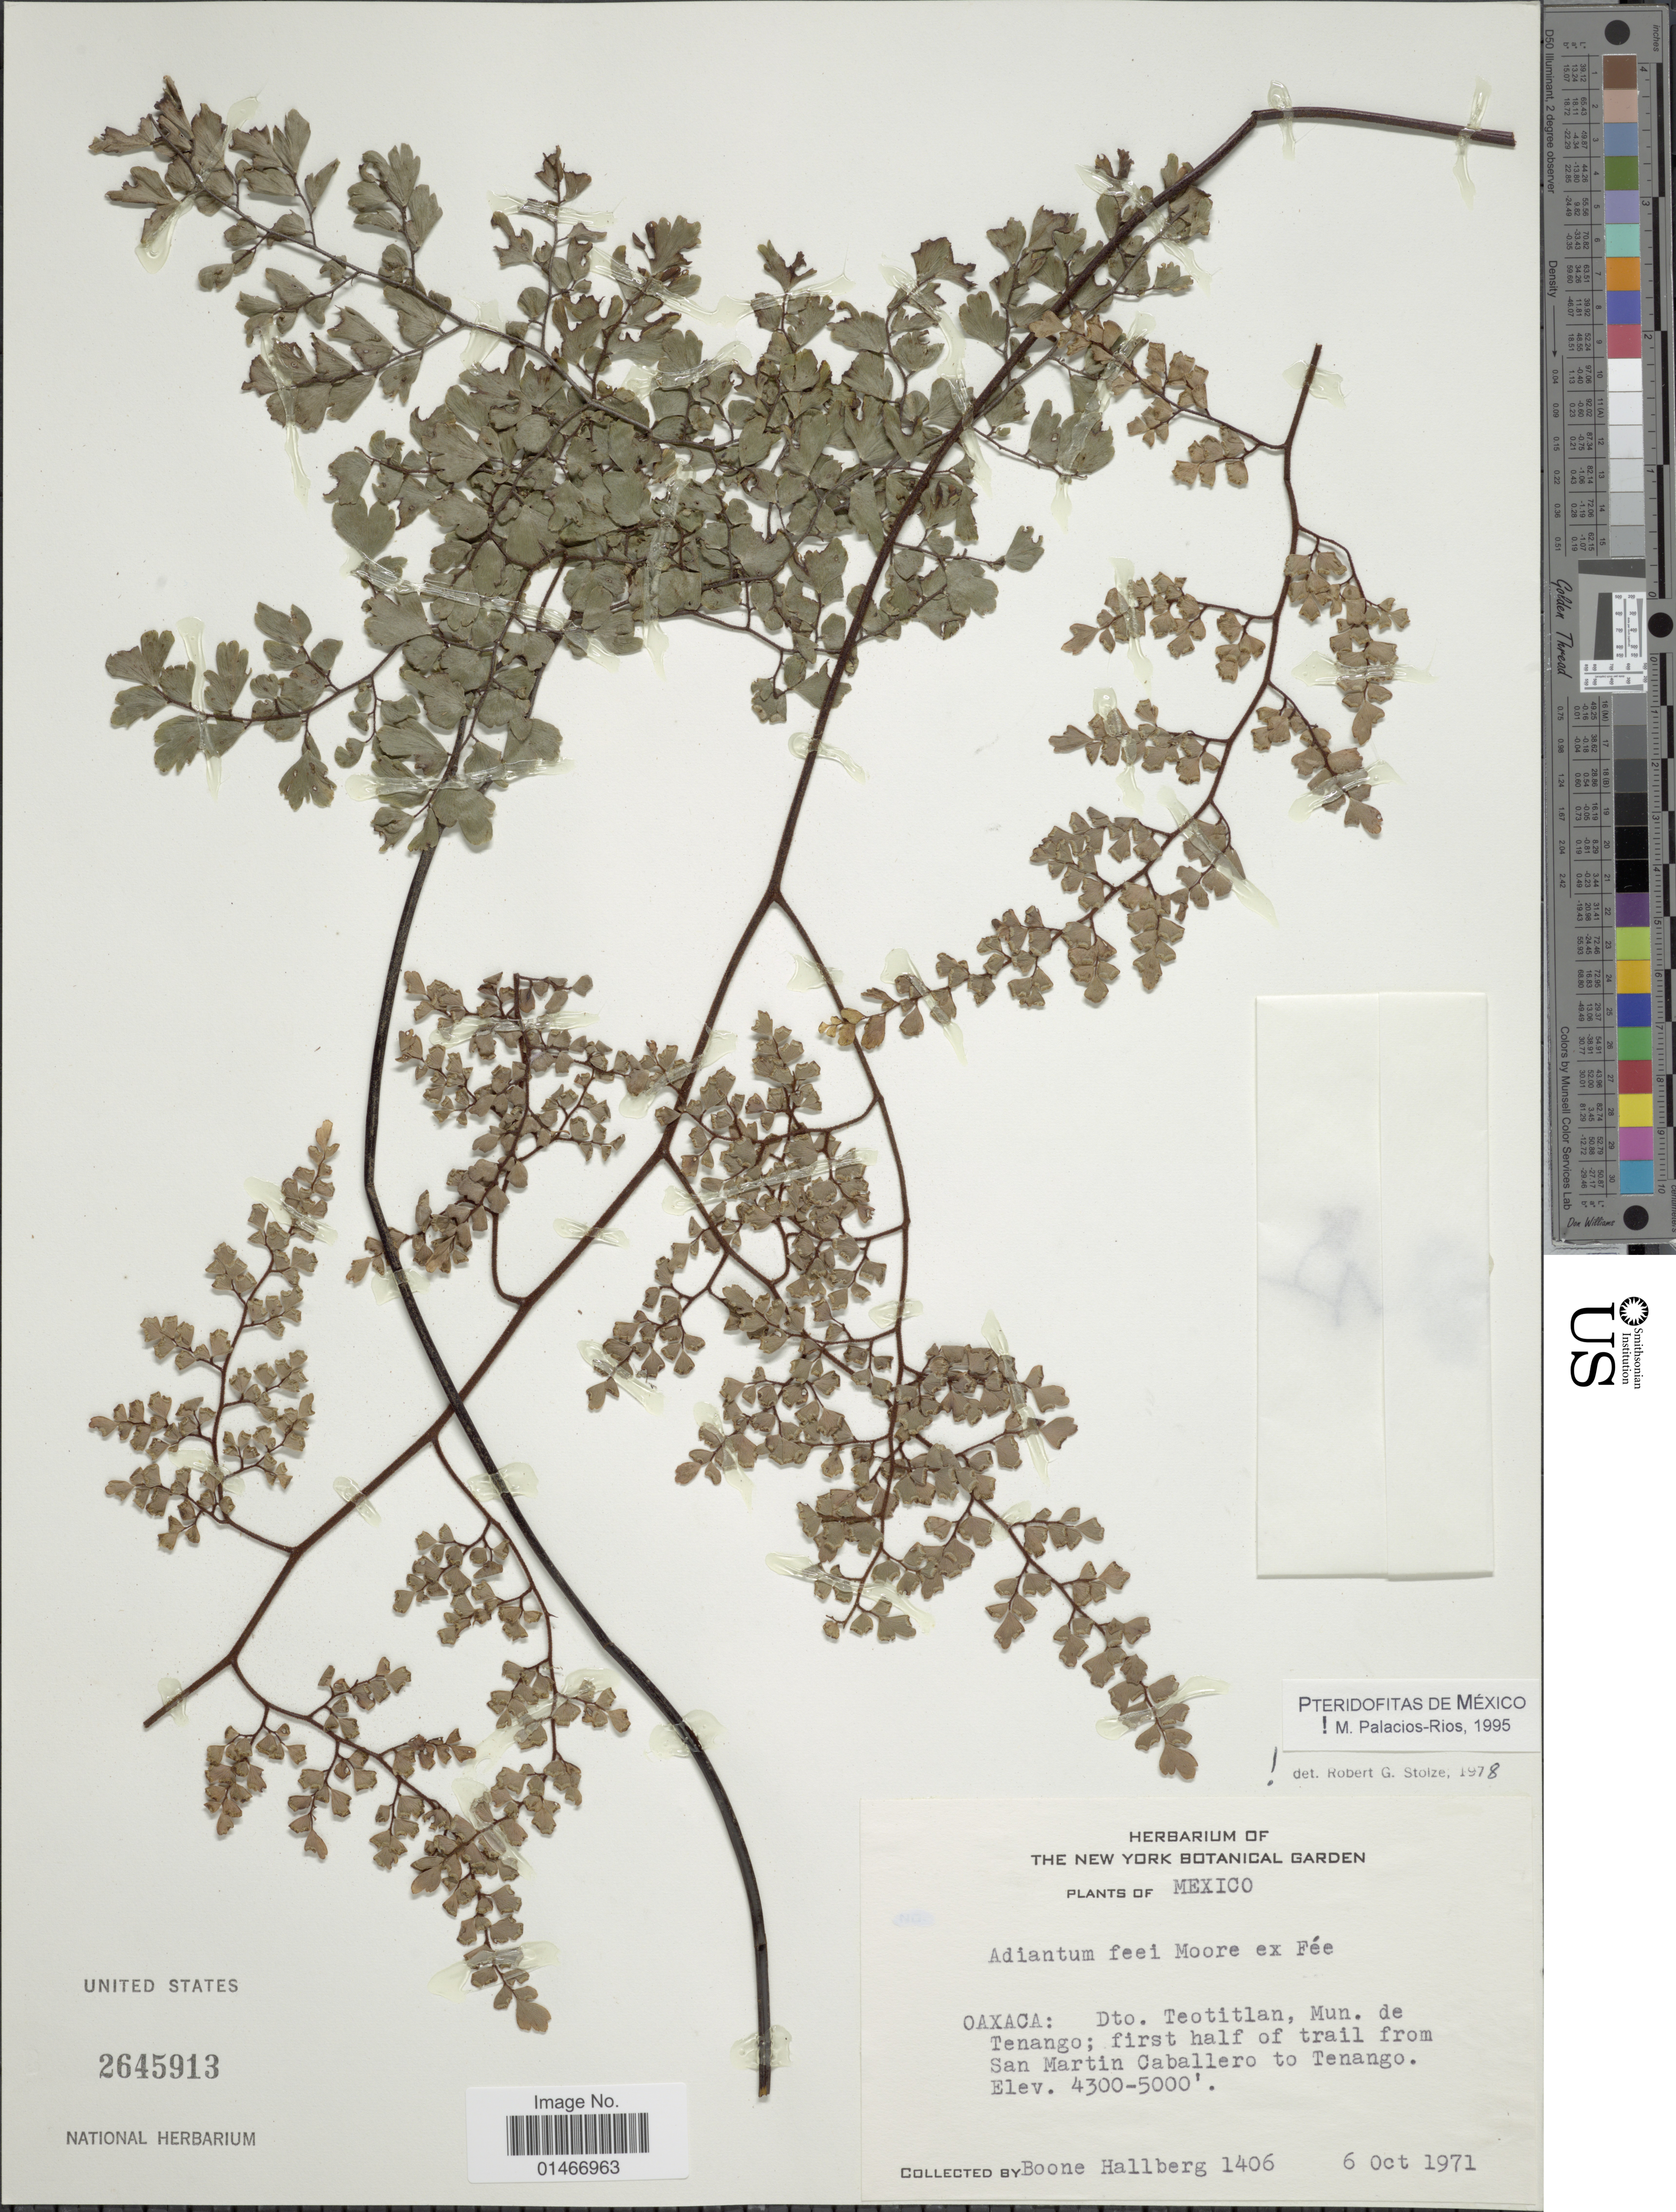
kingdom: Plantae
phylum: Tracheophyta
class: Polypodiopsida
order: Polypodiales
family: Pteridaceae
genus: Adiantum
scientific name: Adiantum feei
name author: T. Moore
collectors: B. Hallberg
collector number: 1406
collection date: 1971-10-06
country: Mexico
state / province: Oaxaca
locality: Dto. Teotitlan, Mun. de Tenango; first half of trail from San Martin Caballero to Tenango.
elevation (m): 1311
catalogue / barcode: US 2645913